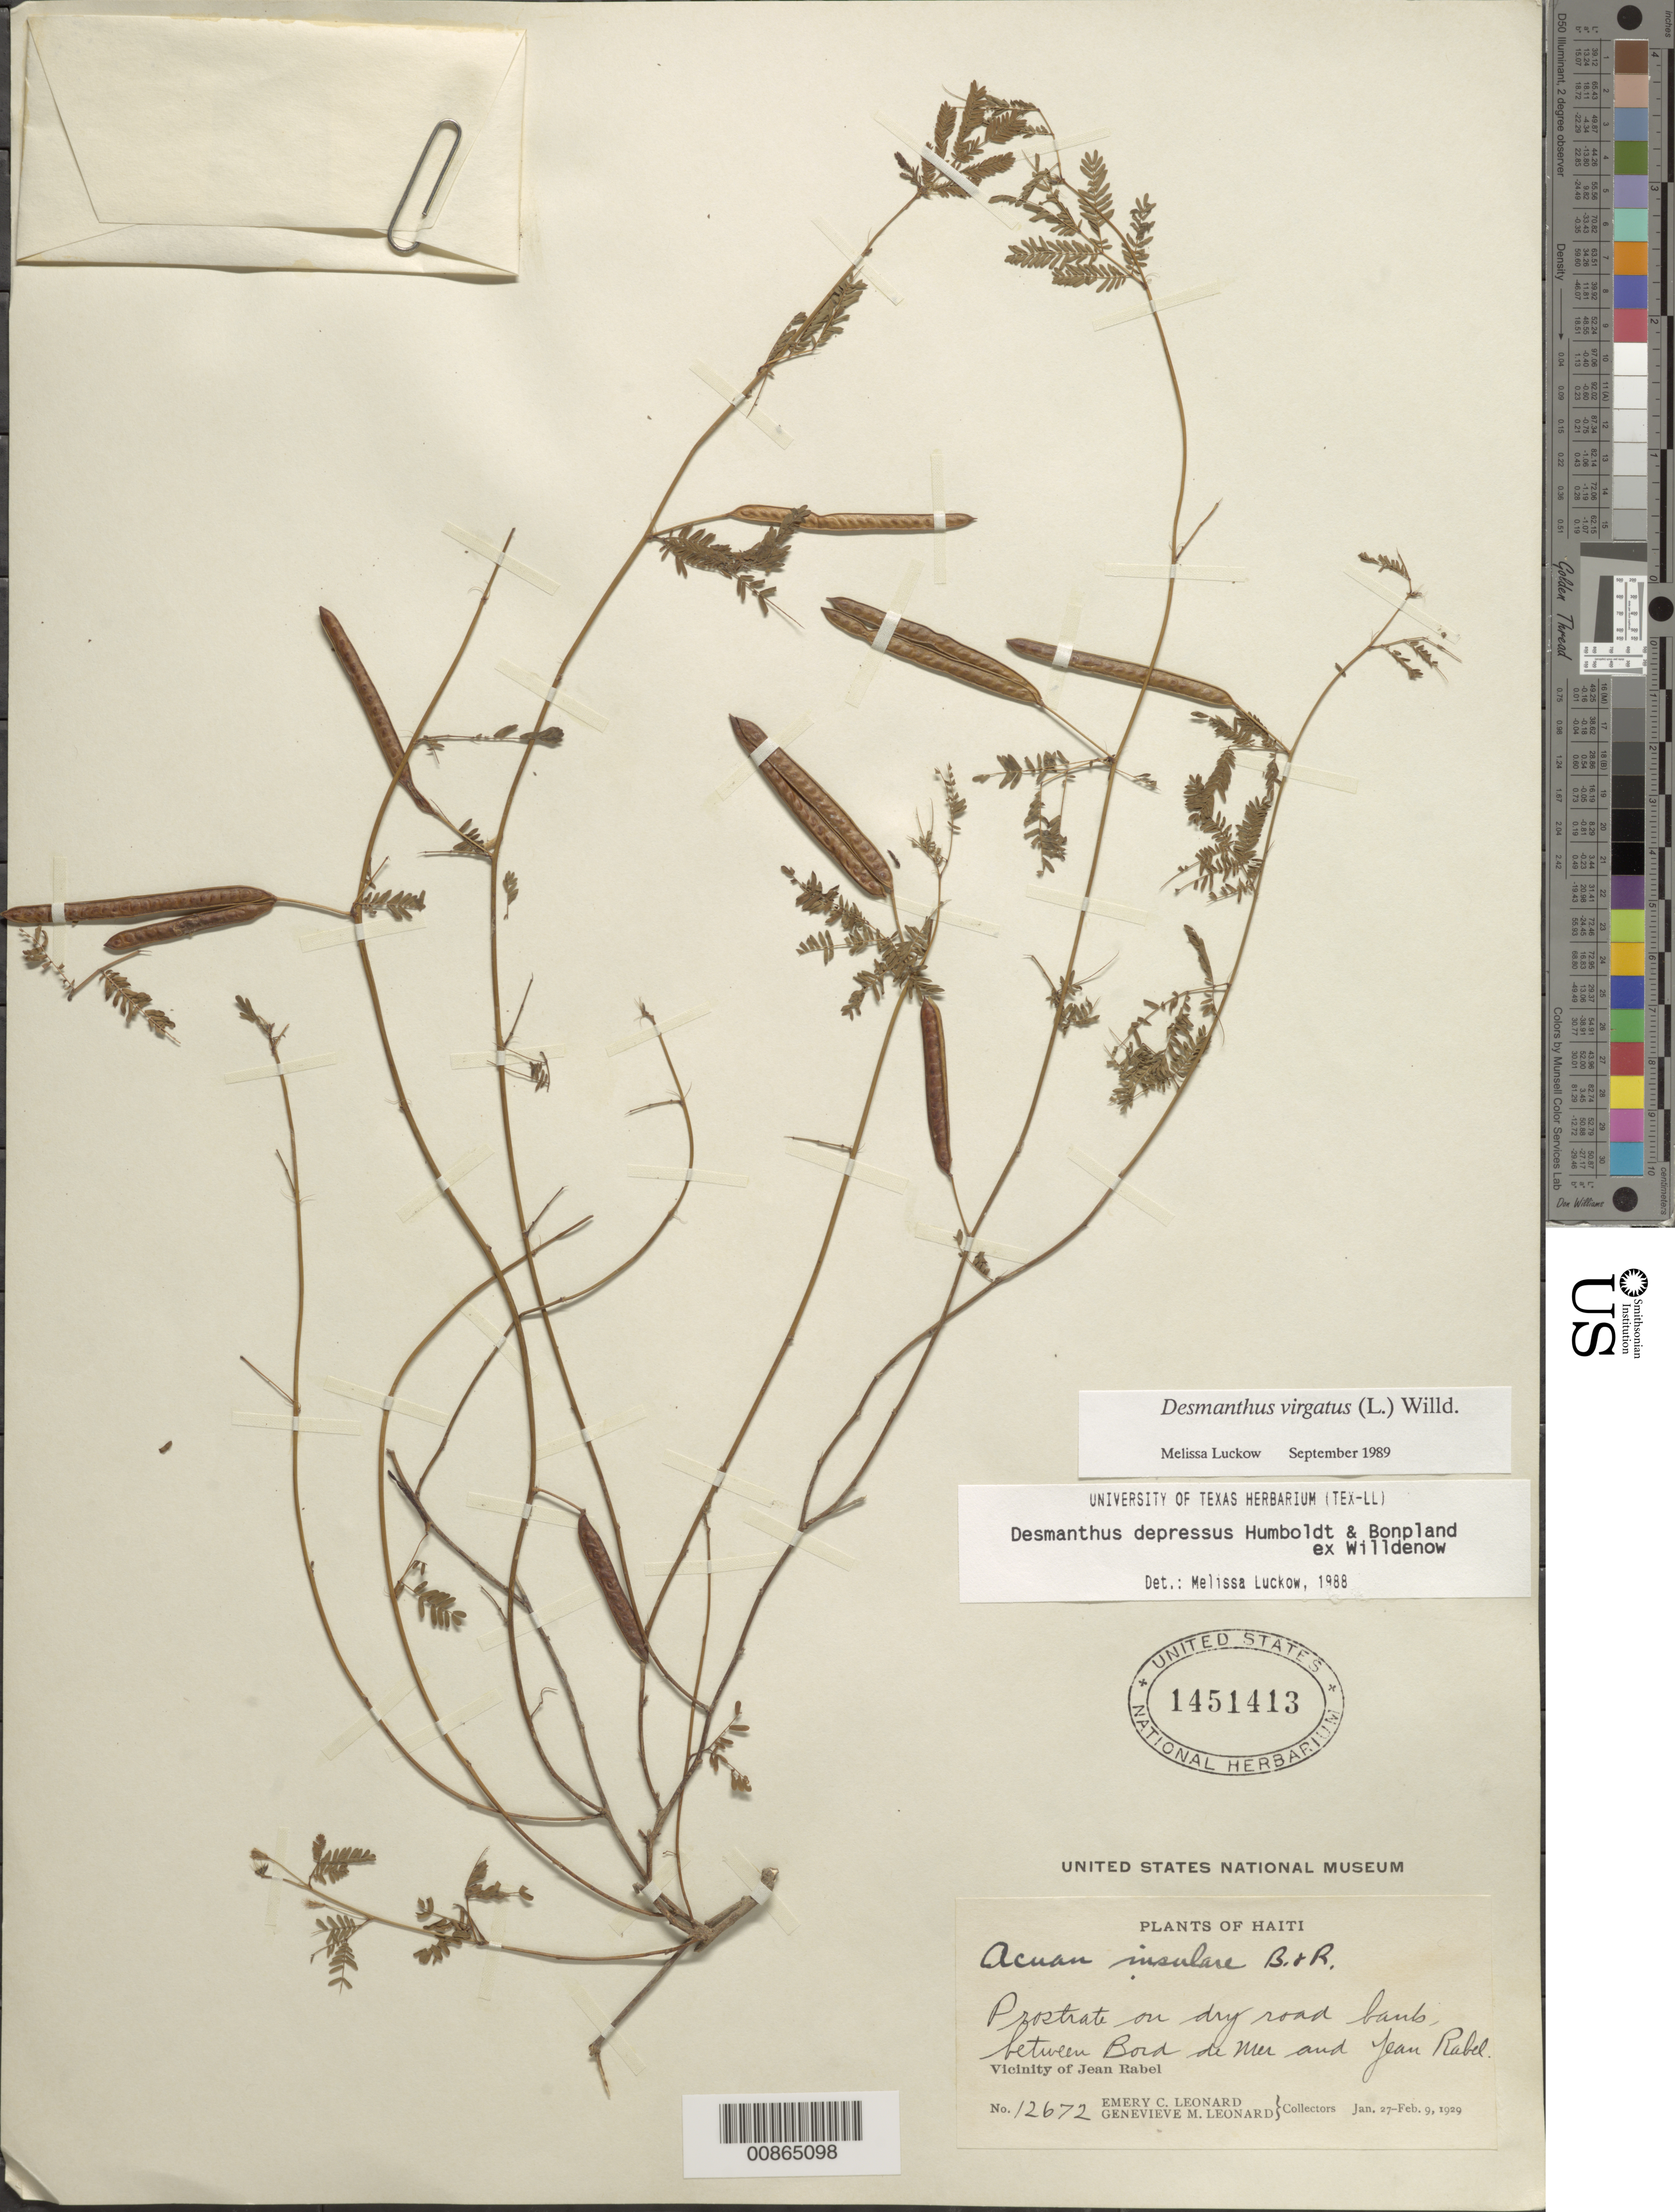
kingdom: Plantae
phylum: Tracheophyta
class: Magnoliopsida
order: Fabales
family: Fabaceae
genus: Desmanthus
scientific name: Desmanthus virgatus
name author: (L.) Willd.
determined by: Luckow, M. A.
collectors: E. C. Leonard & G. M. Leonard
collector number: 12672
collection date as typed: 27 Jan 1929 to 09 Feb 1929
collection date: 1929-01-27/1929-02-09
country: Haiti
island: Hispaniola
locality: Vicinity of Jean Rabel, between Bord du Mer and Jean Rabel.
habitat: Prostrate on dry road bank.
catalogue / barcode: US 1451413